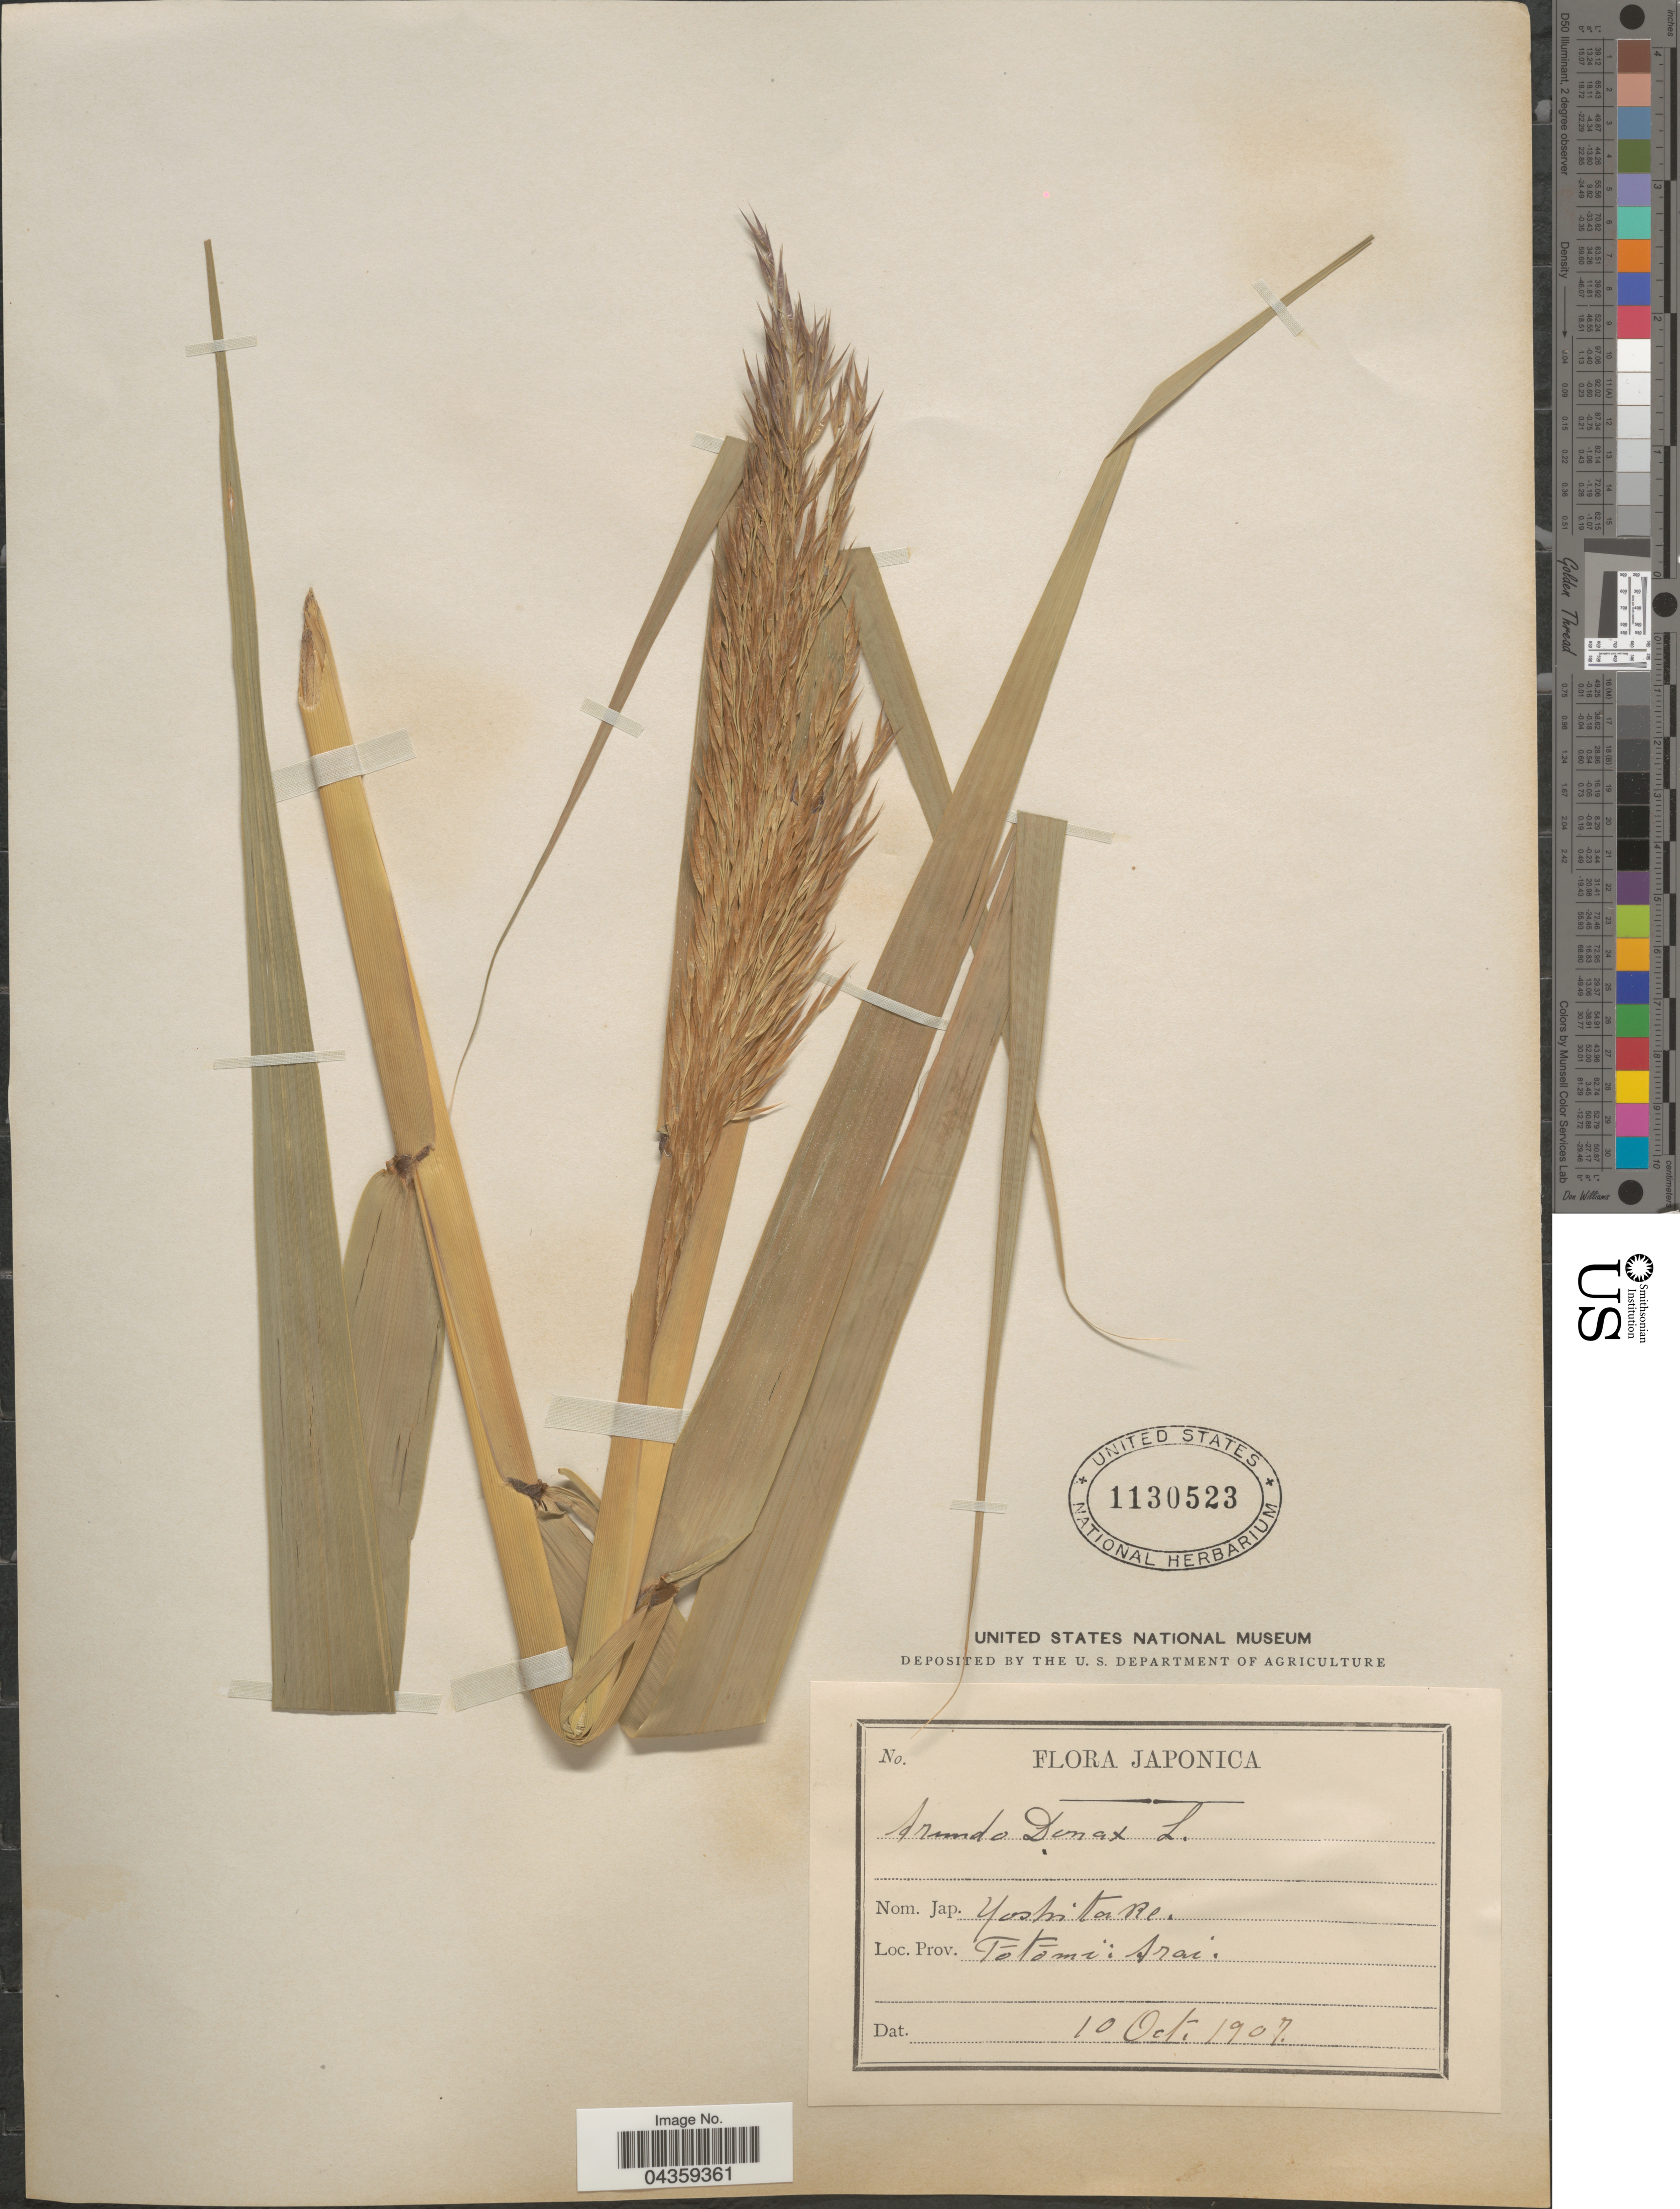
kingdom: Plantae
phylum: Tracheophyta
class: Liliopsida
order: Poales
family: Poaceae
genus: Arundo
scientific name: Arundo donax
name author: L.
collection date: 1907-10-10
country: Japan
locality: Totomi: Arai.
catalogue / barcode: US 1130523